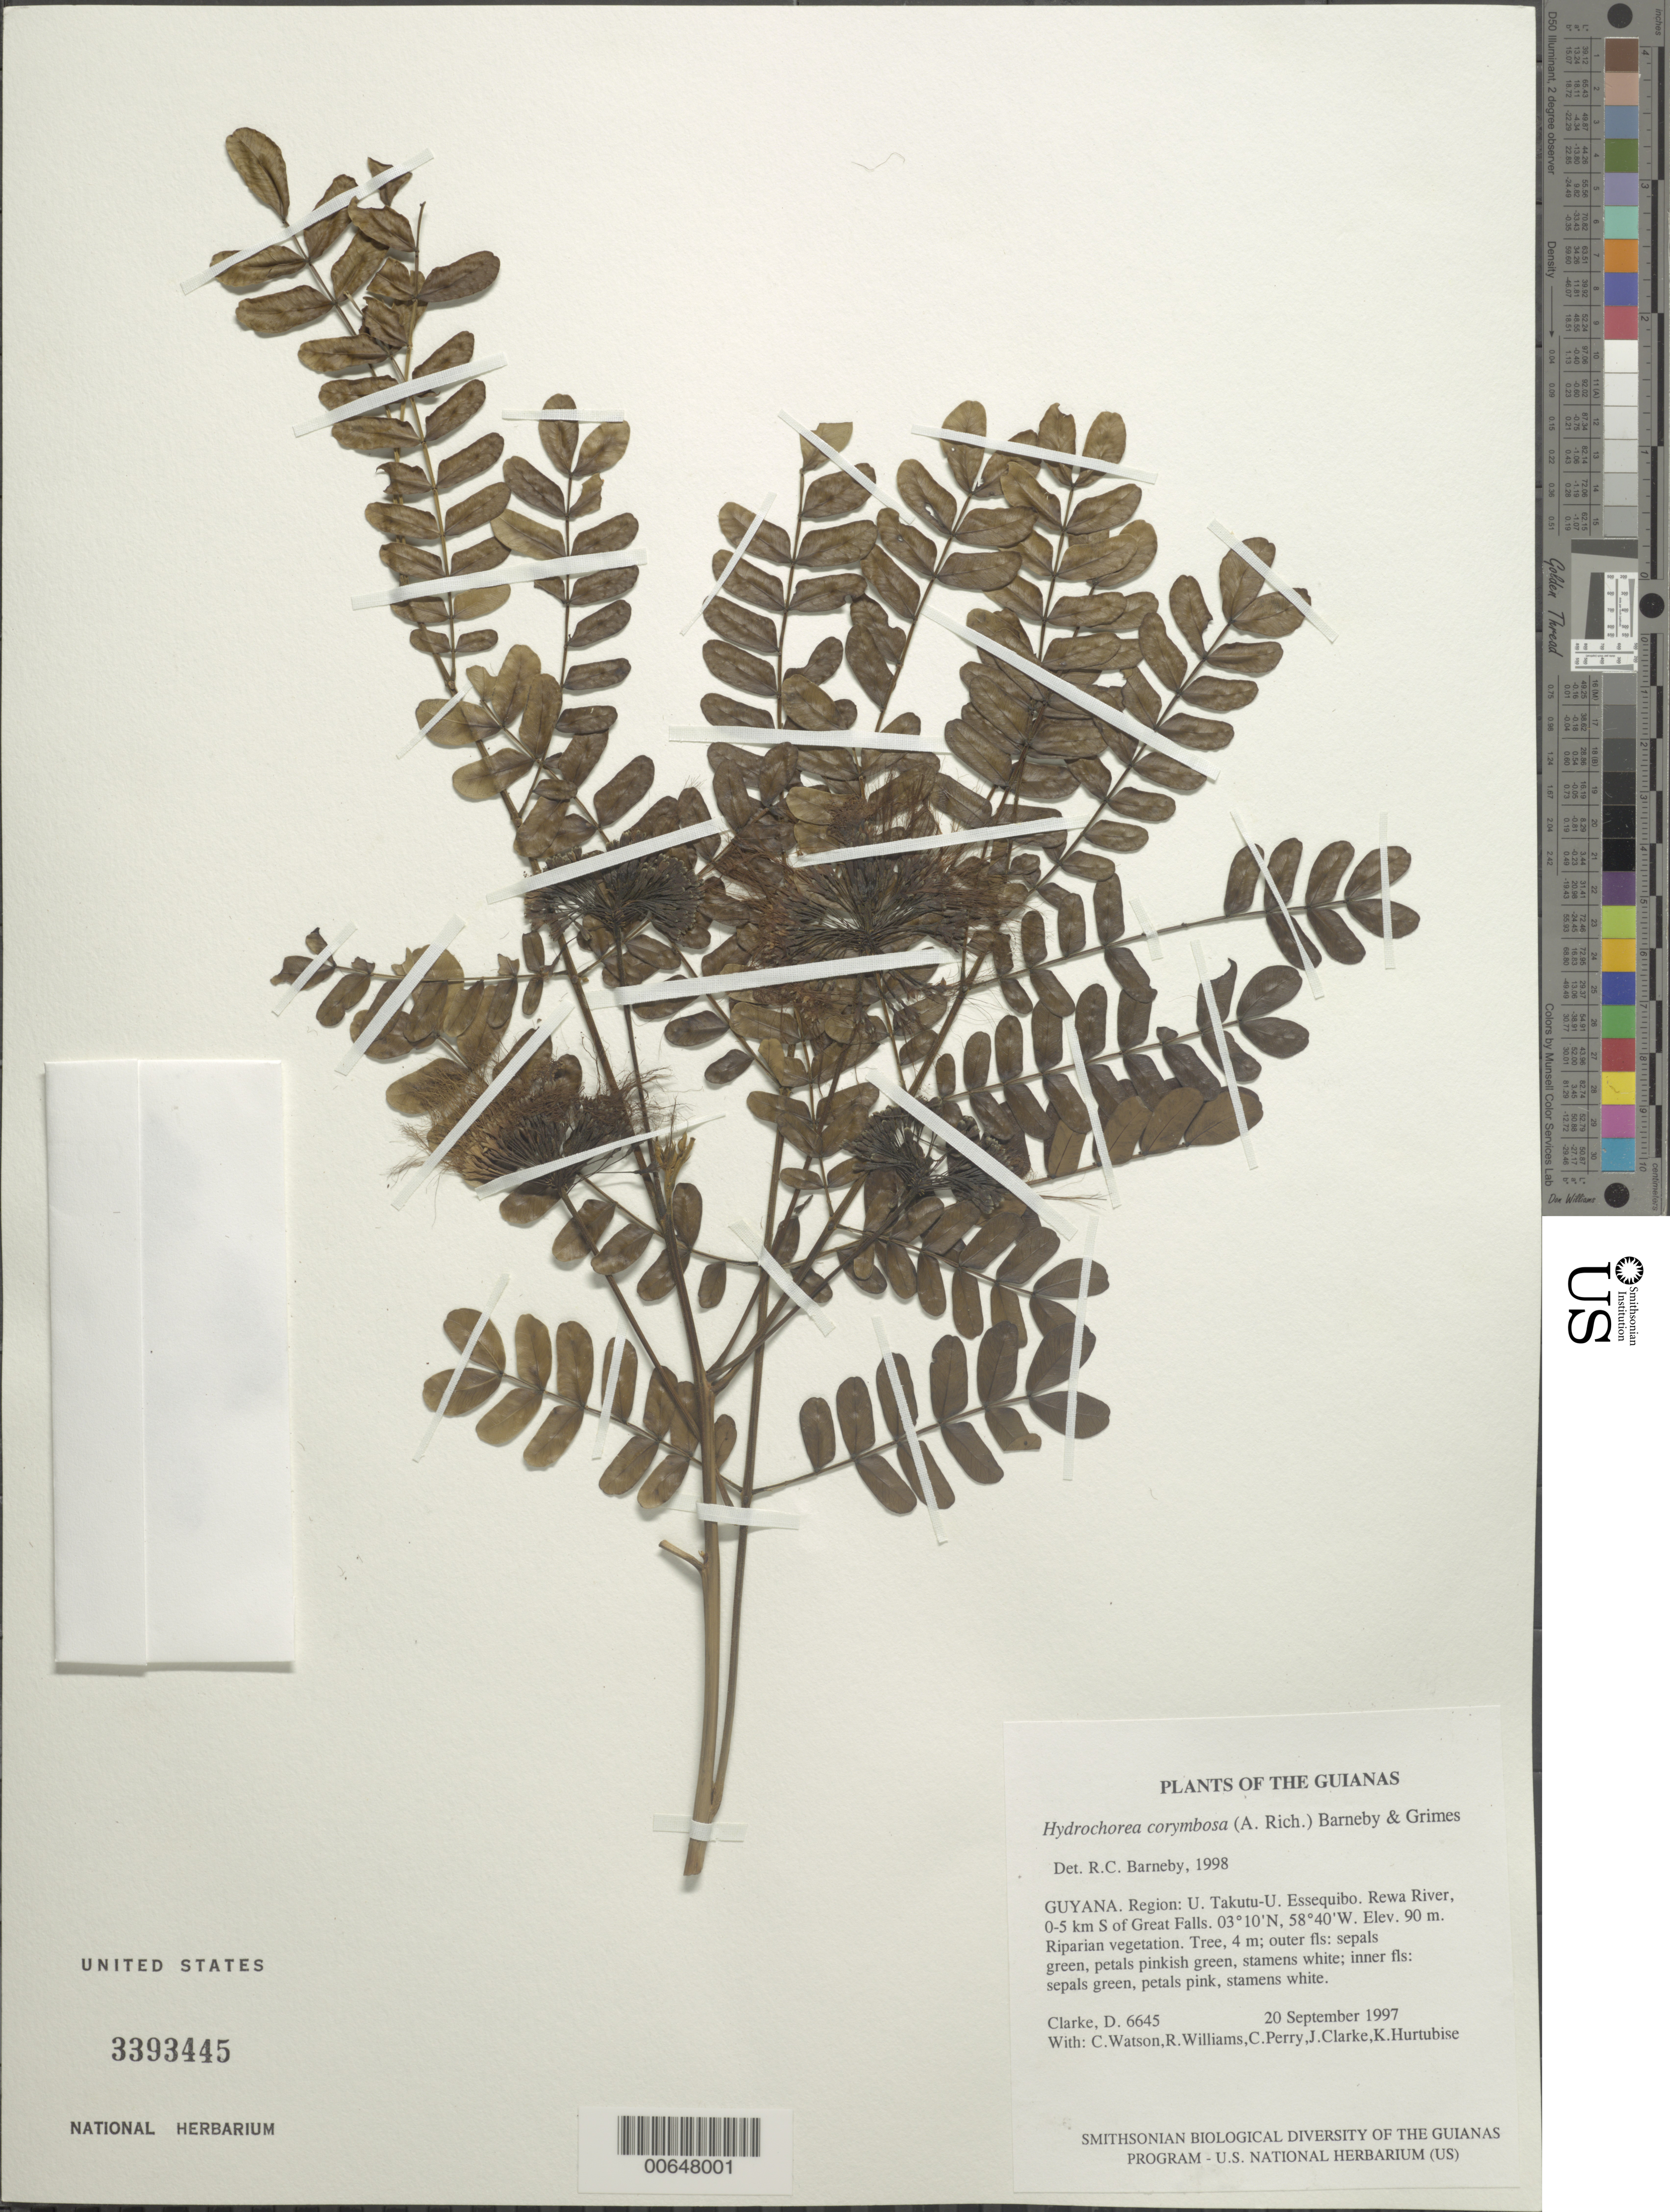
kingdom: Plantae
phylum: Tracheophyta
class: Magnoliopsida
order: Fabales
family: Fabaceae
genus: Hydrochorea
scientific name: Hydrochorea corymbosa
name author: (Rich.) Barneby & J.W. Grimes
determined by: Barneby, Rupert C., (NY)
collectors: H. D. Clarke, C. Watson, R. Williams, C. Perry, J. Clarke & K. Hurtubise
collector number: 6645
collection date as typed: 20 September 1997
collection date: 1997-09-20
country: Guyana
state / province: U. Takutu-U. Essequibo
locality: Rewa River, 0-5 km S of Great Falls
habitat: Riparian vegetation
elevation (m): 90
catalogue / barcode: US 3393445